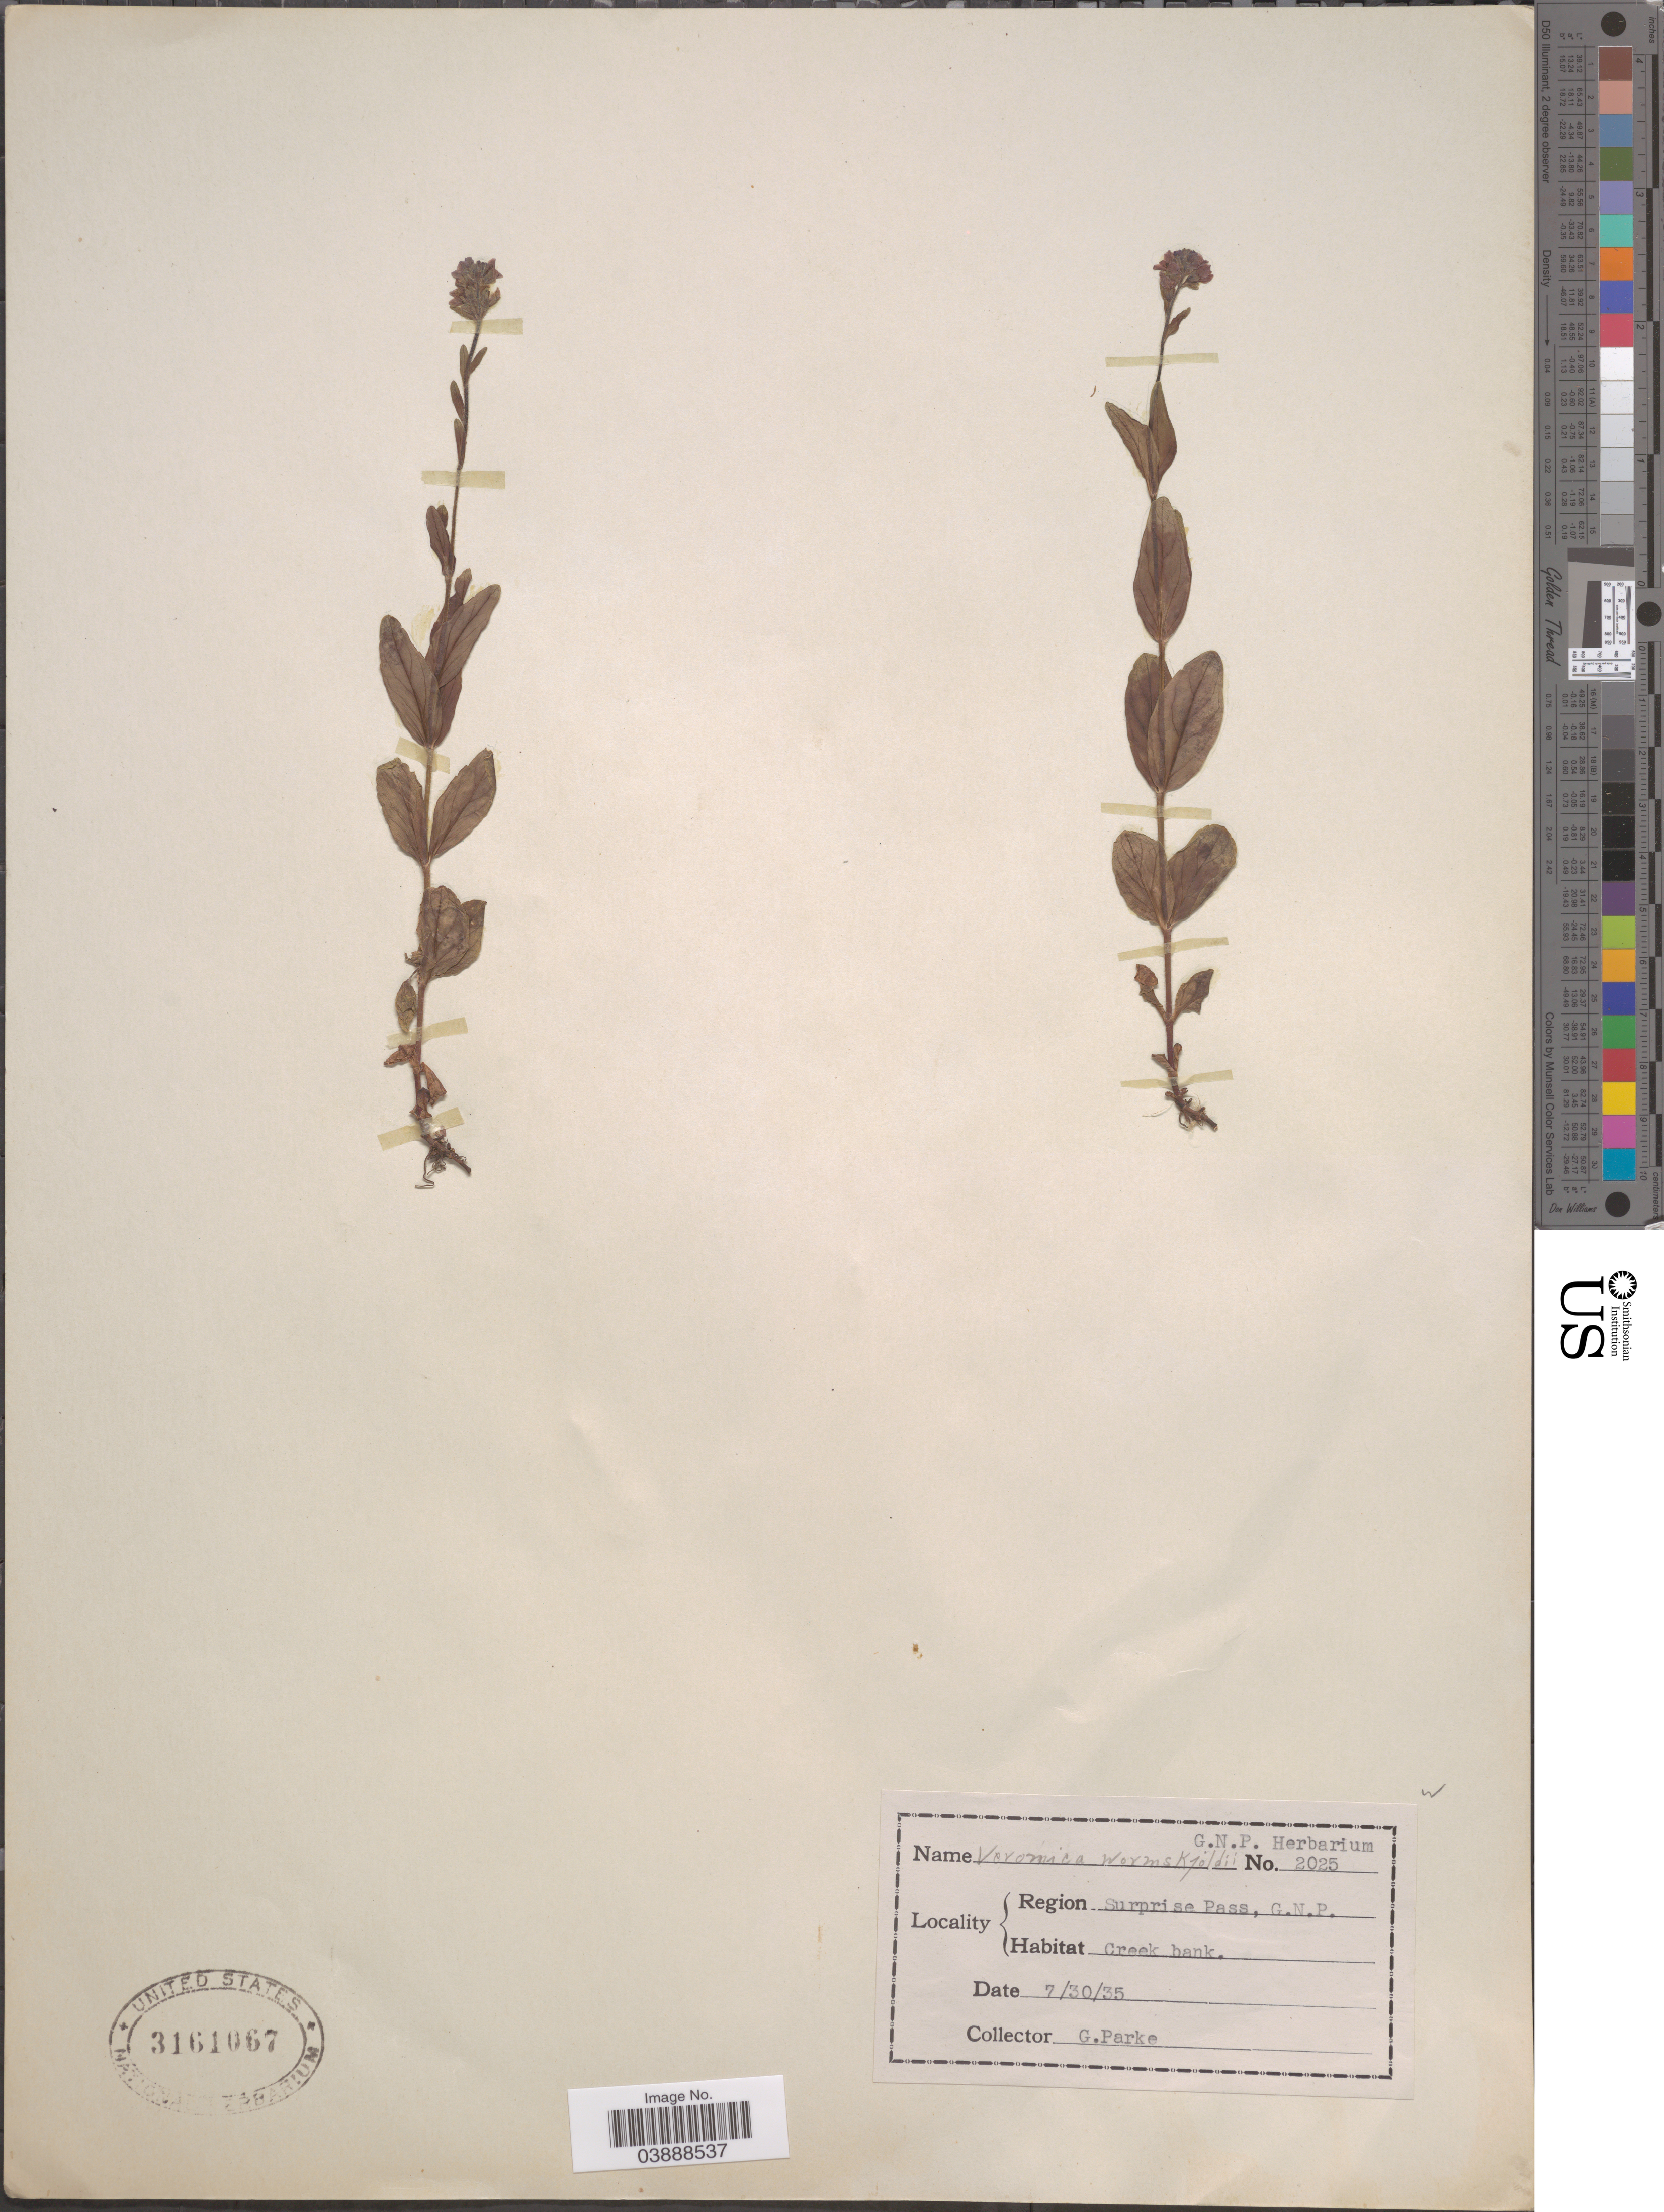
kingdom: Plantae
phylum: Tracheophyta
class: Magnoliopsida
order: Lamiales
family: Plantaginaceae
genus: Veronica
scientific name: Veronica wormskjoldii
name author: Roem. & Schult.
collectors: G. Parke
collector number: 2025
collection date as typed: Transcribed d/m/y: 30/7/35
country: United States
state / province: Montana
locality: Region Surprise Pass, G.N.P.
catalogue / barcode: US 3161067